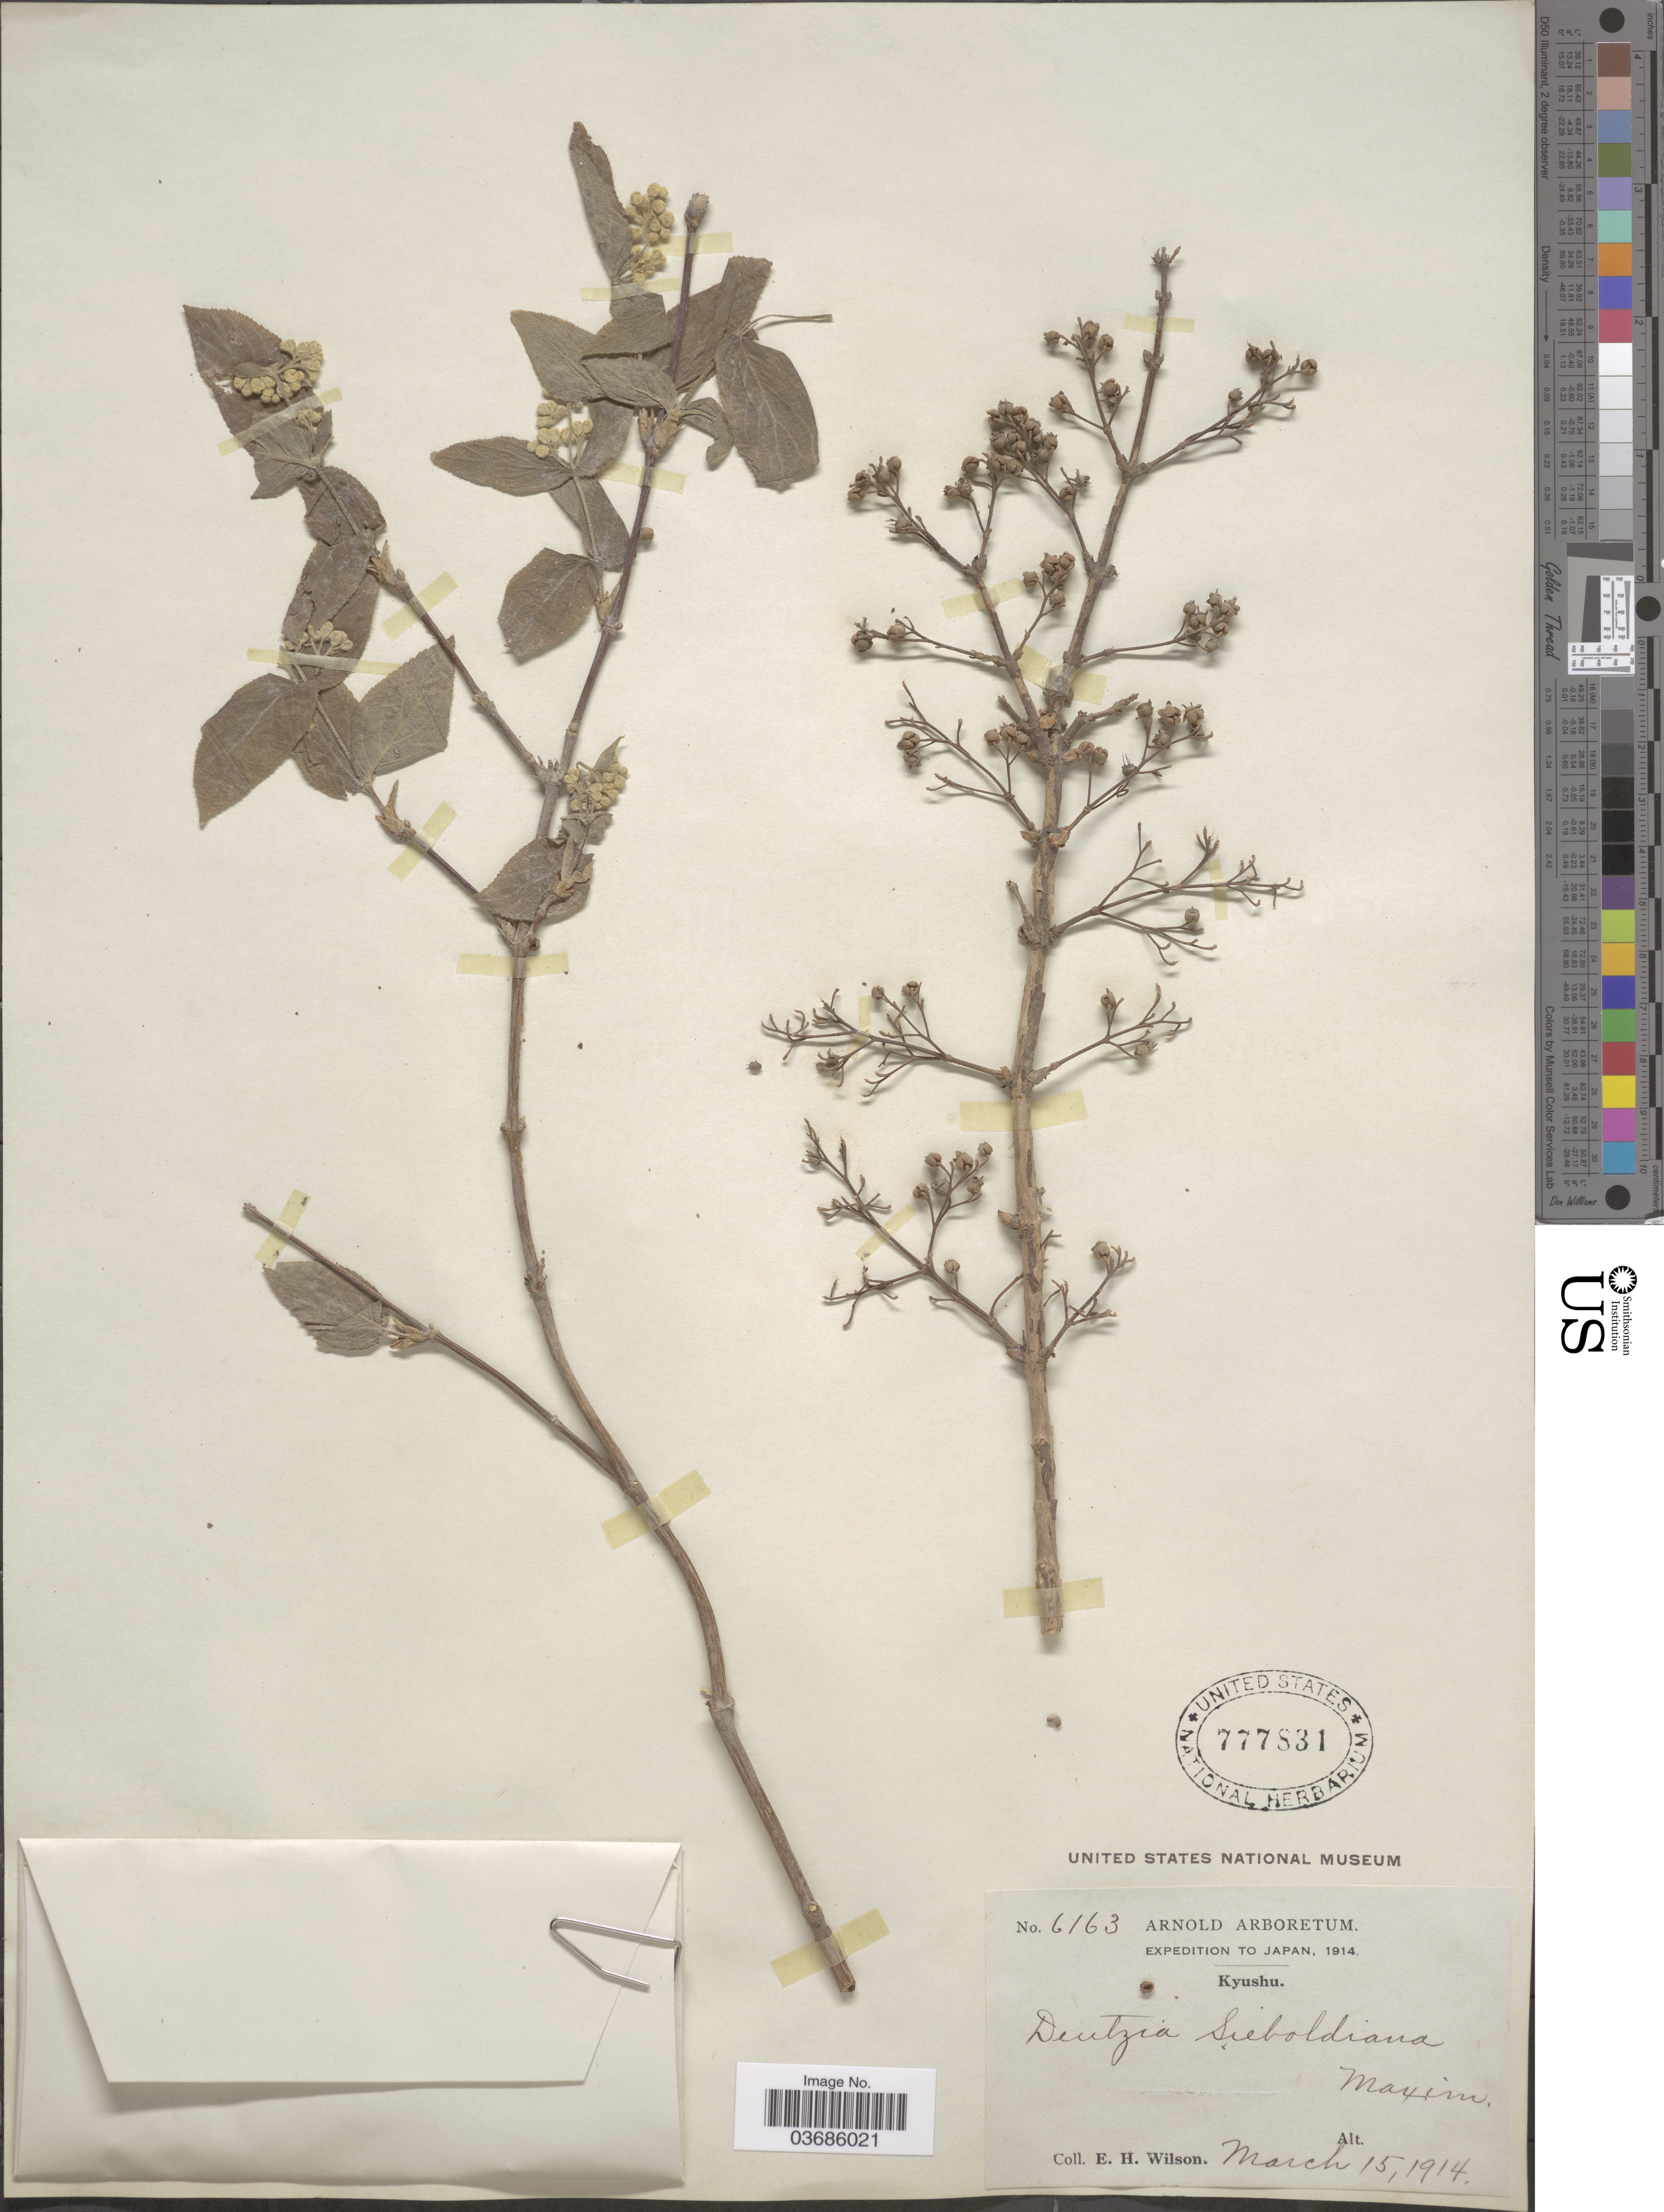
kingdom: Plantae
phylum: Tracheophyta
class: Magnoliopsida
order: Cornales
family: Hydrangeaceae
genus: Deutzia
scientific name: Deutzia sieboldiana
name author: Maxim.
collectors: E. Wilson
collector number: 6163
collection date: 1914-03-15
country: Japan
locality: Expedition to Japan, 1914. Kyushu.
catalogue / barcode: US 777831